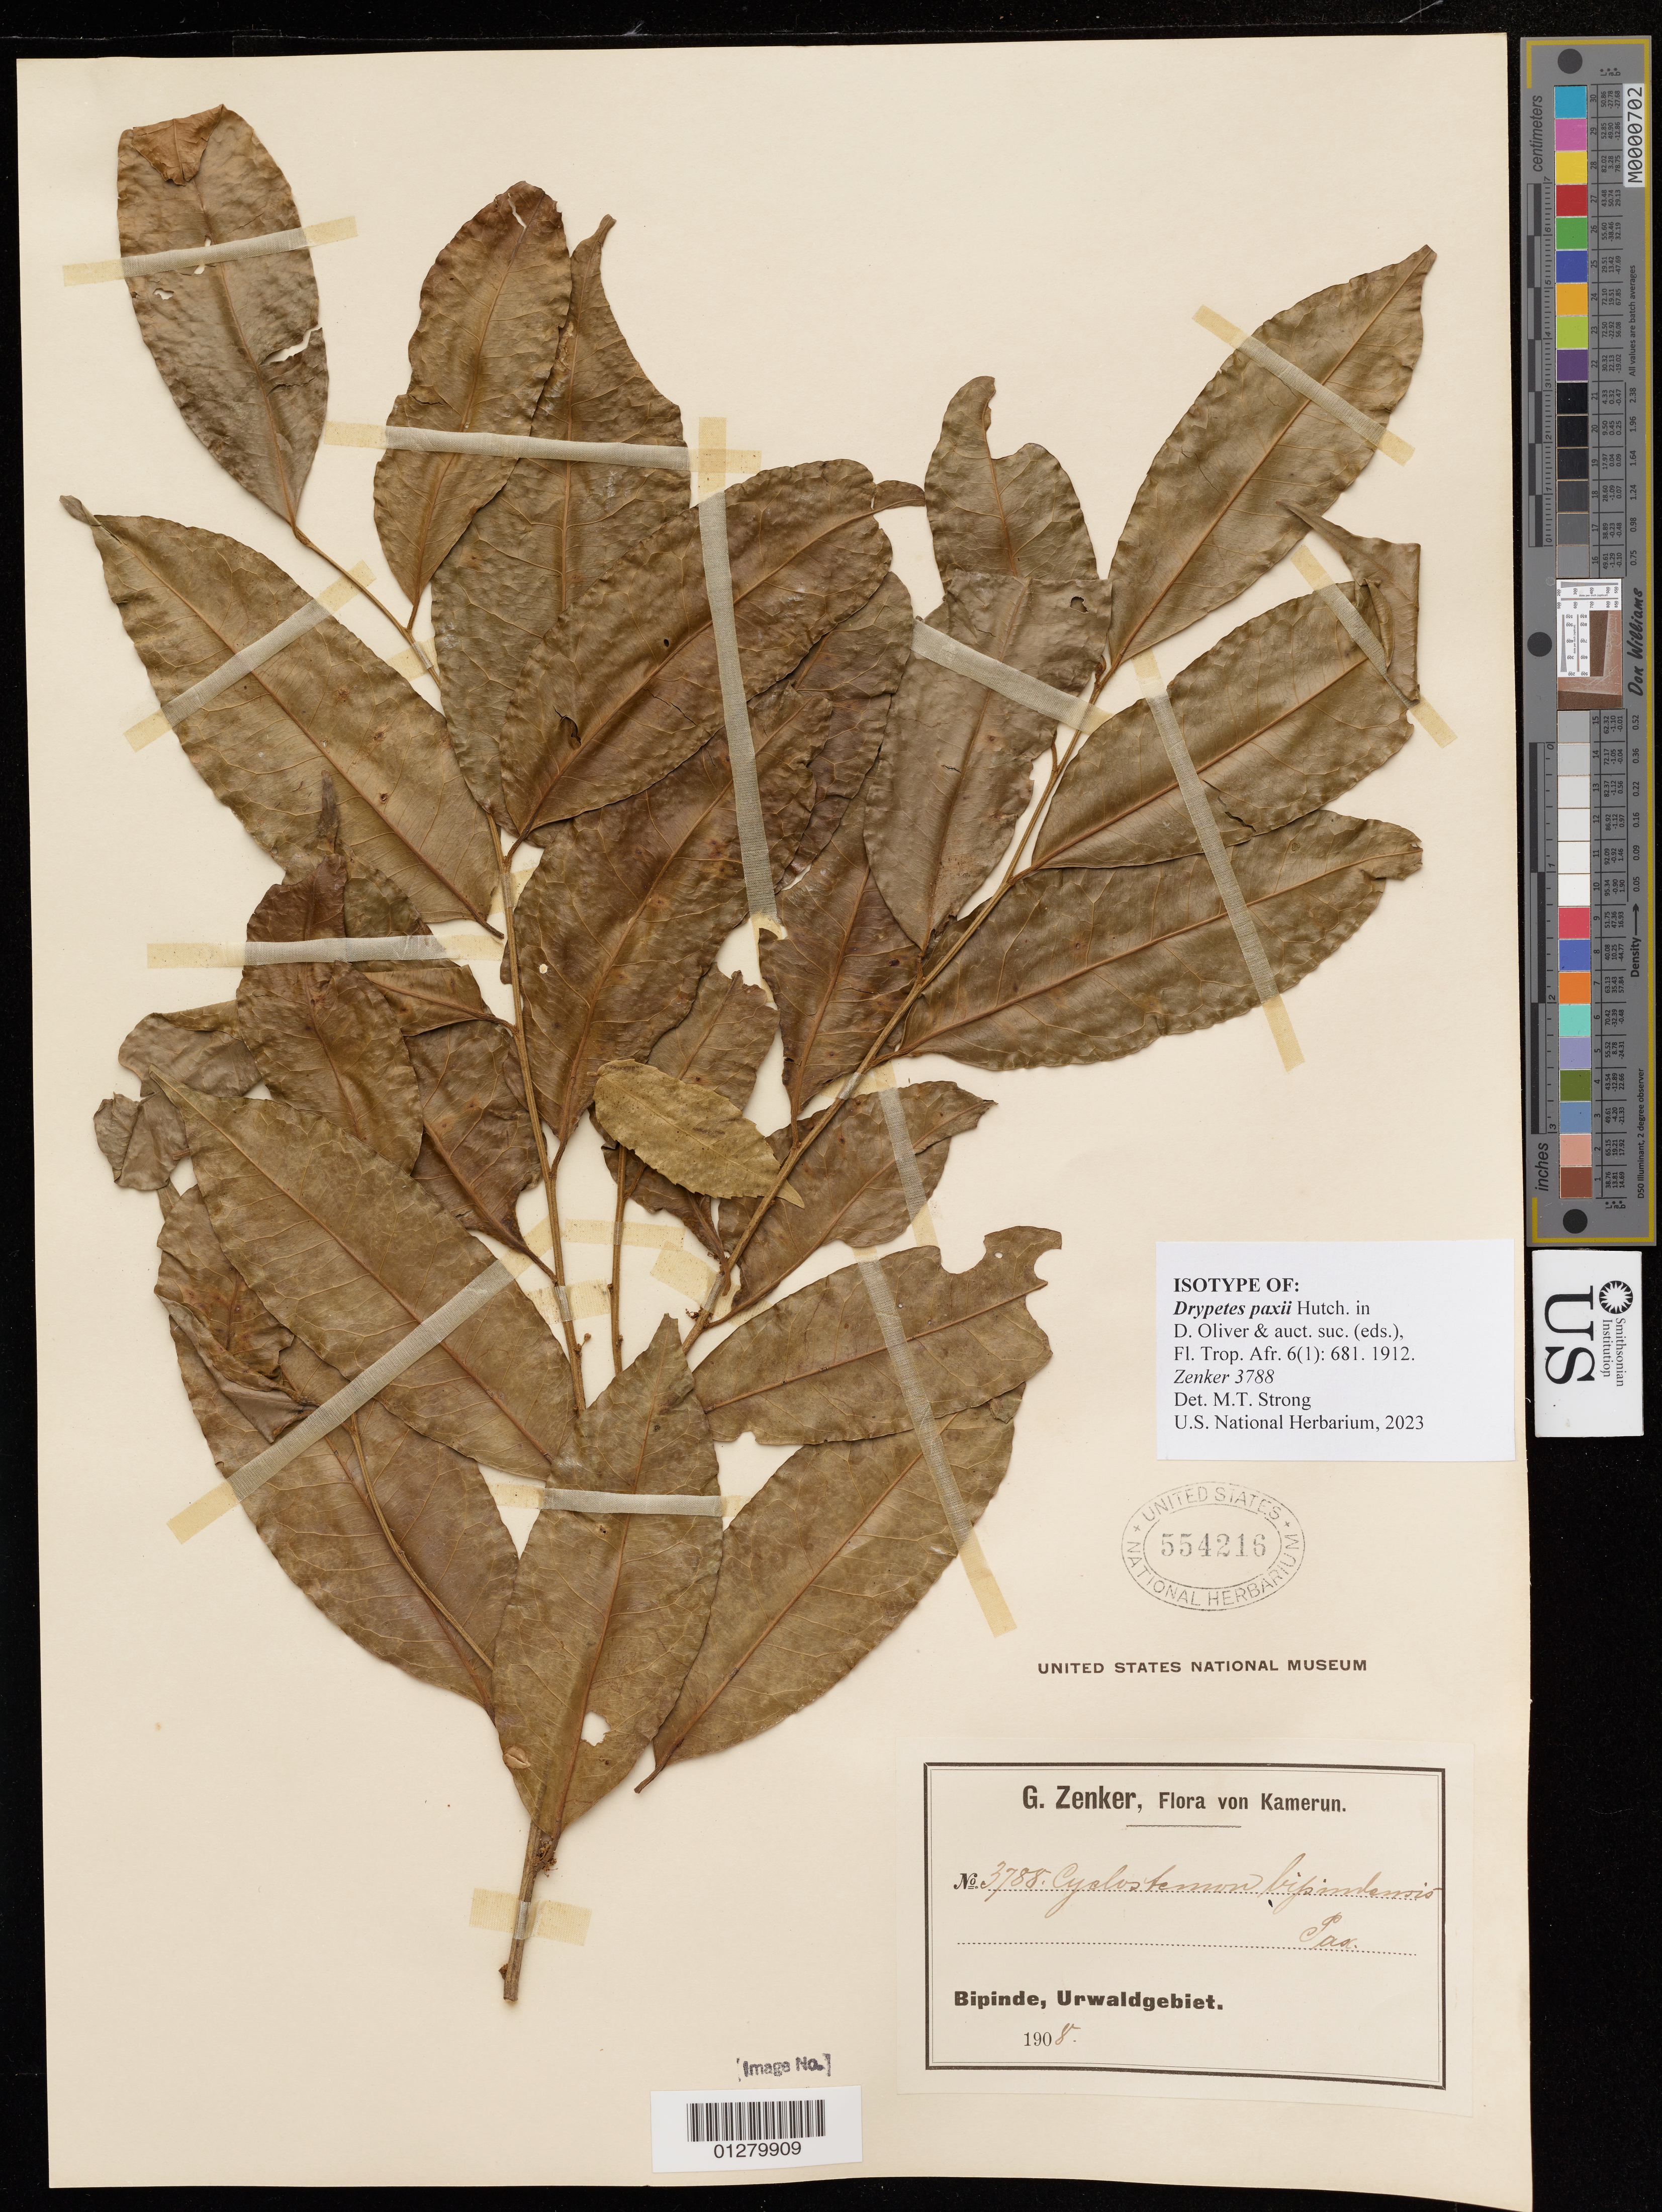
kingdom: Plantae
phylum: Tracheophyta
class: Magnoliopsida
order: Malpighiales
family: Putranjivaceae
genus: Drypetes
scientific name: Drypetes paxii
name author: Hutch.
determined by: Strong, Mark T., (BOT), Smithsonian Institution - National Museum of Natural History (UNITED STATES)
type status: Isotype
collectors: G. A. Zenker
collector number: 3788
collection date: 1908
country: Cameroon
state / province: Sud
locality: Bipinde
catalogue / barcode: US 554216